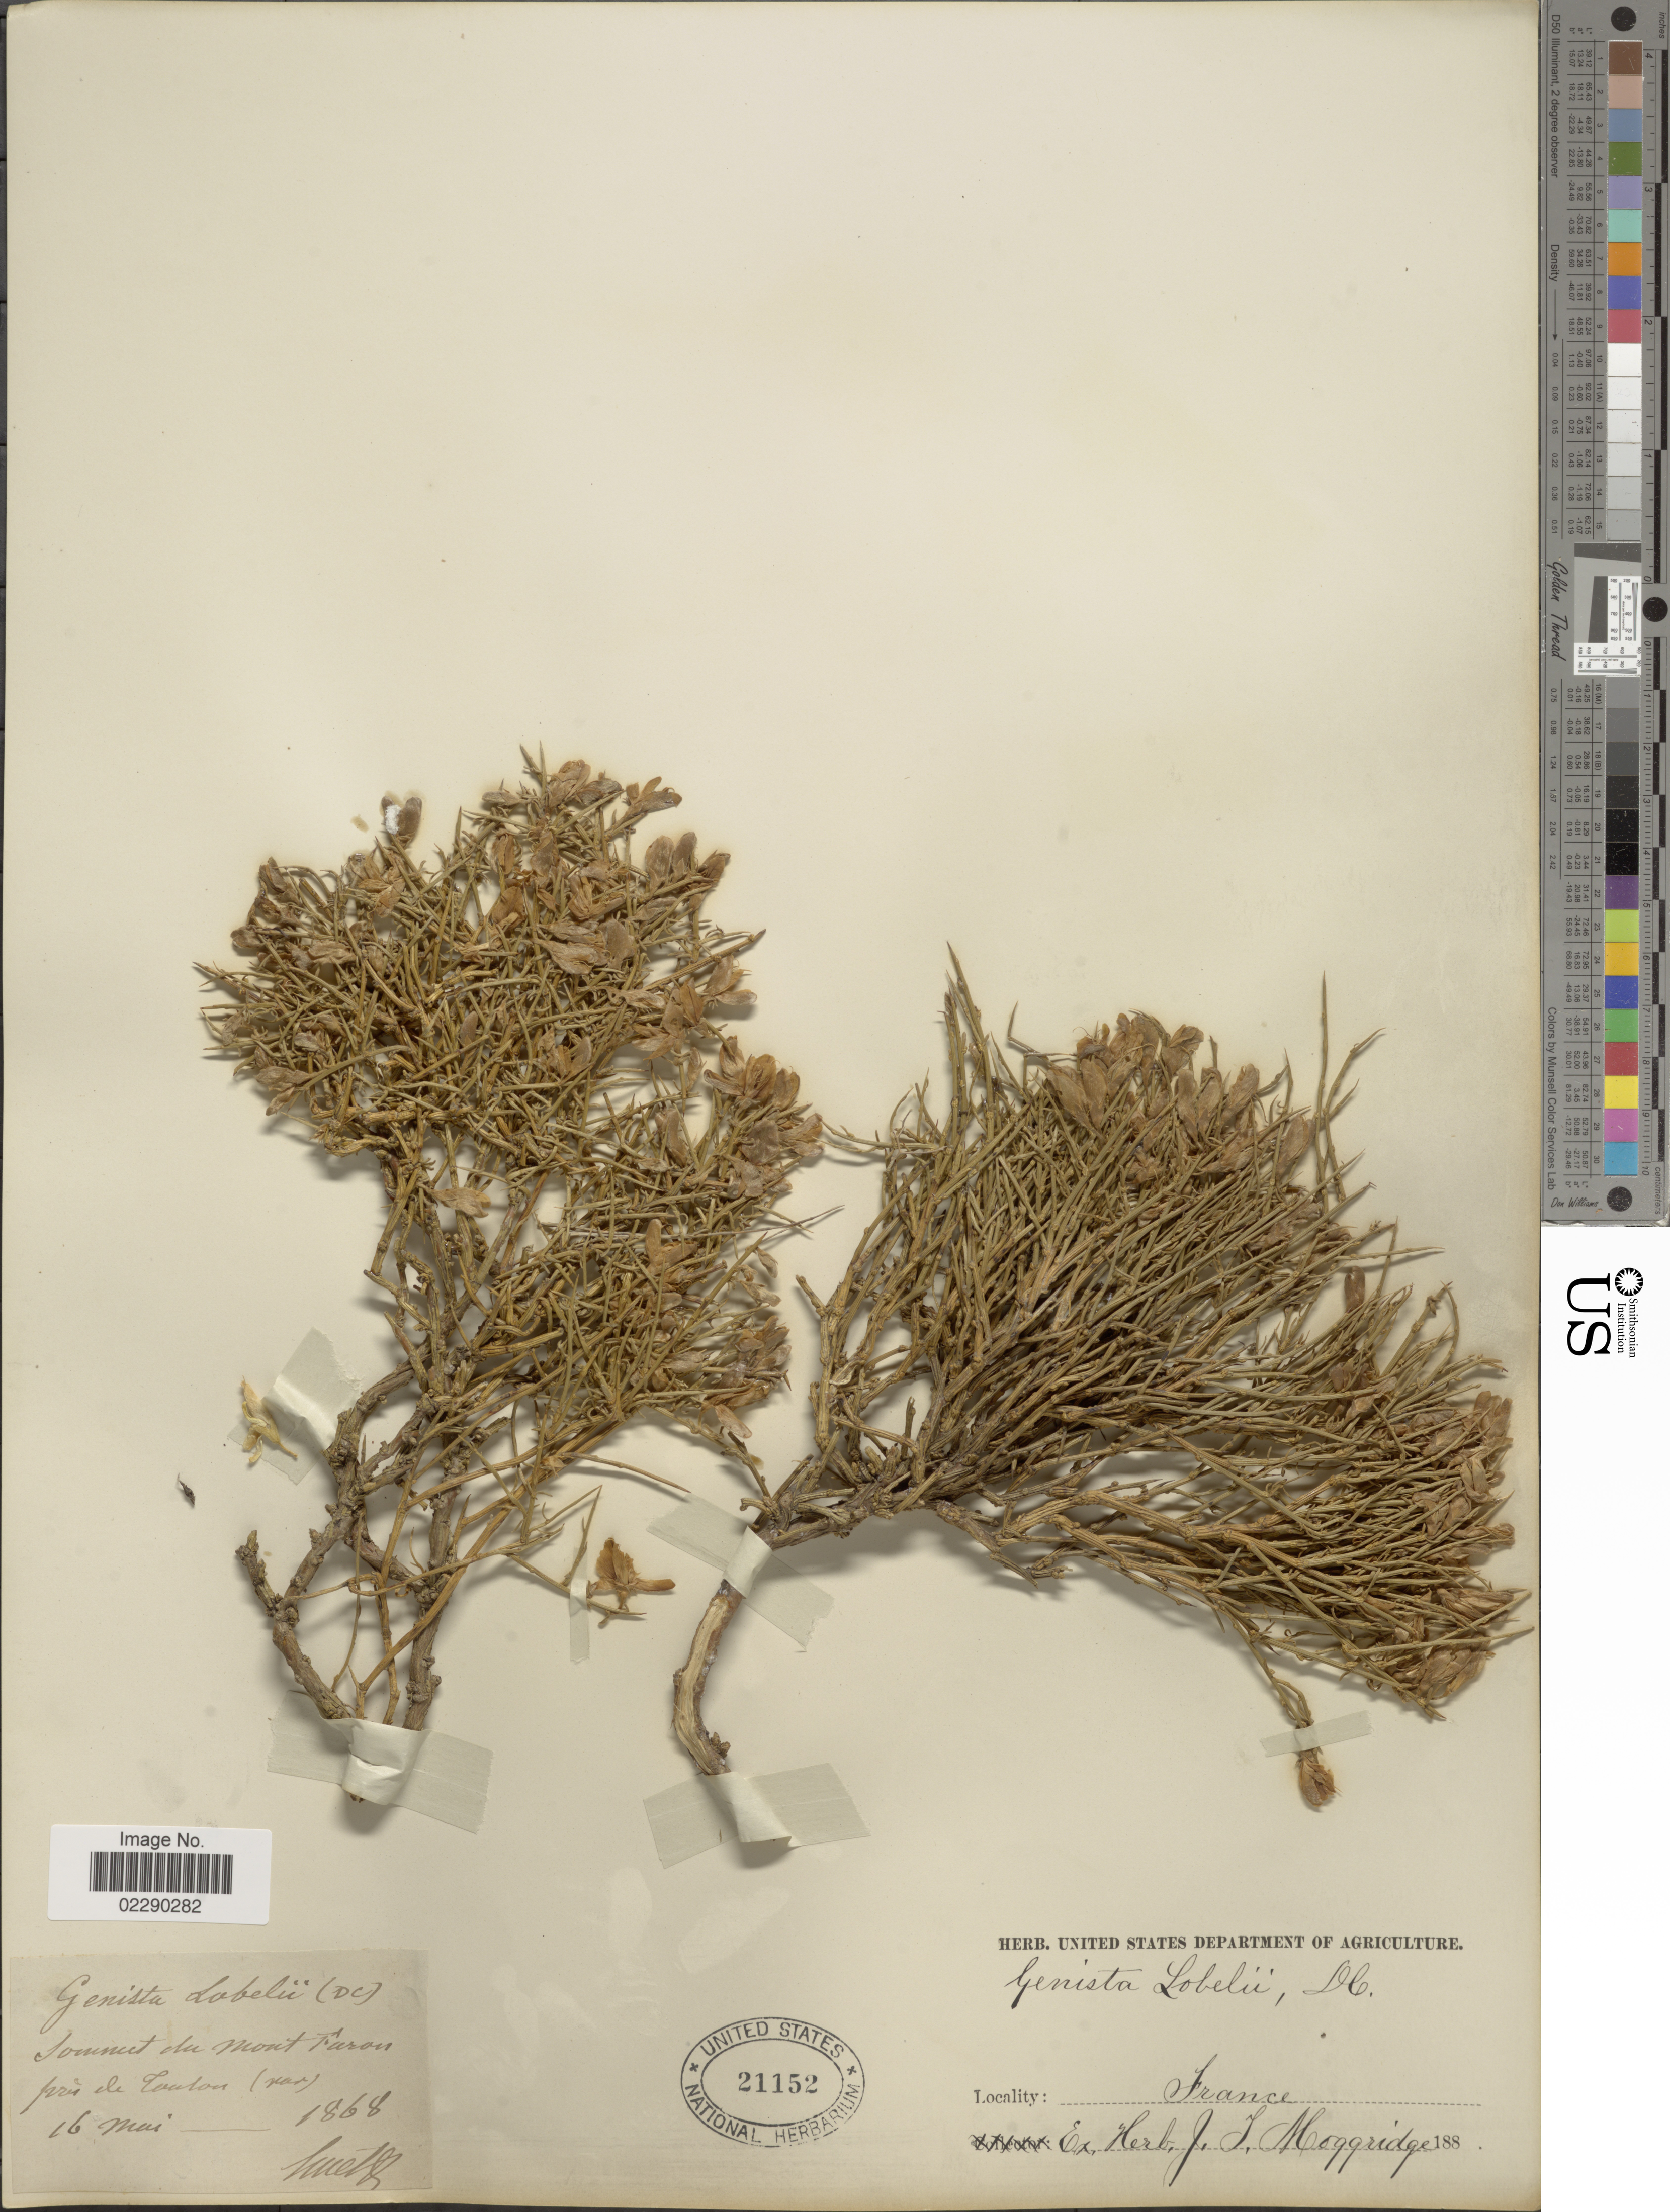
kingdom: Plantae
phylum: Tracheophyta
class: Magnoliopsida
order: Fabales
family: Fabaceae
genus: Genista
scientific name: Genista lobelii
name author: DC.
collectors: Huetz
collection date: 1868-05-16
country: France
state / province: Provence-Alpes-Côte d'Azur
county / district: Var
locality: Sommet du Mont Faron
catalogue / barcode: US 21152